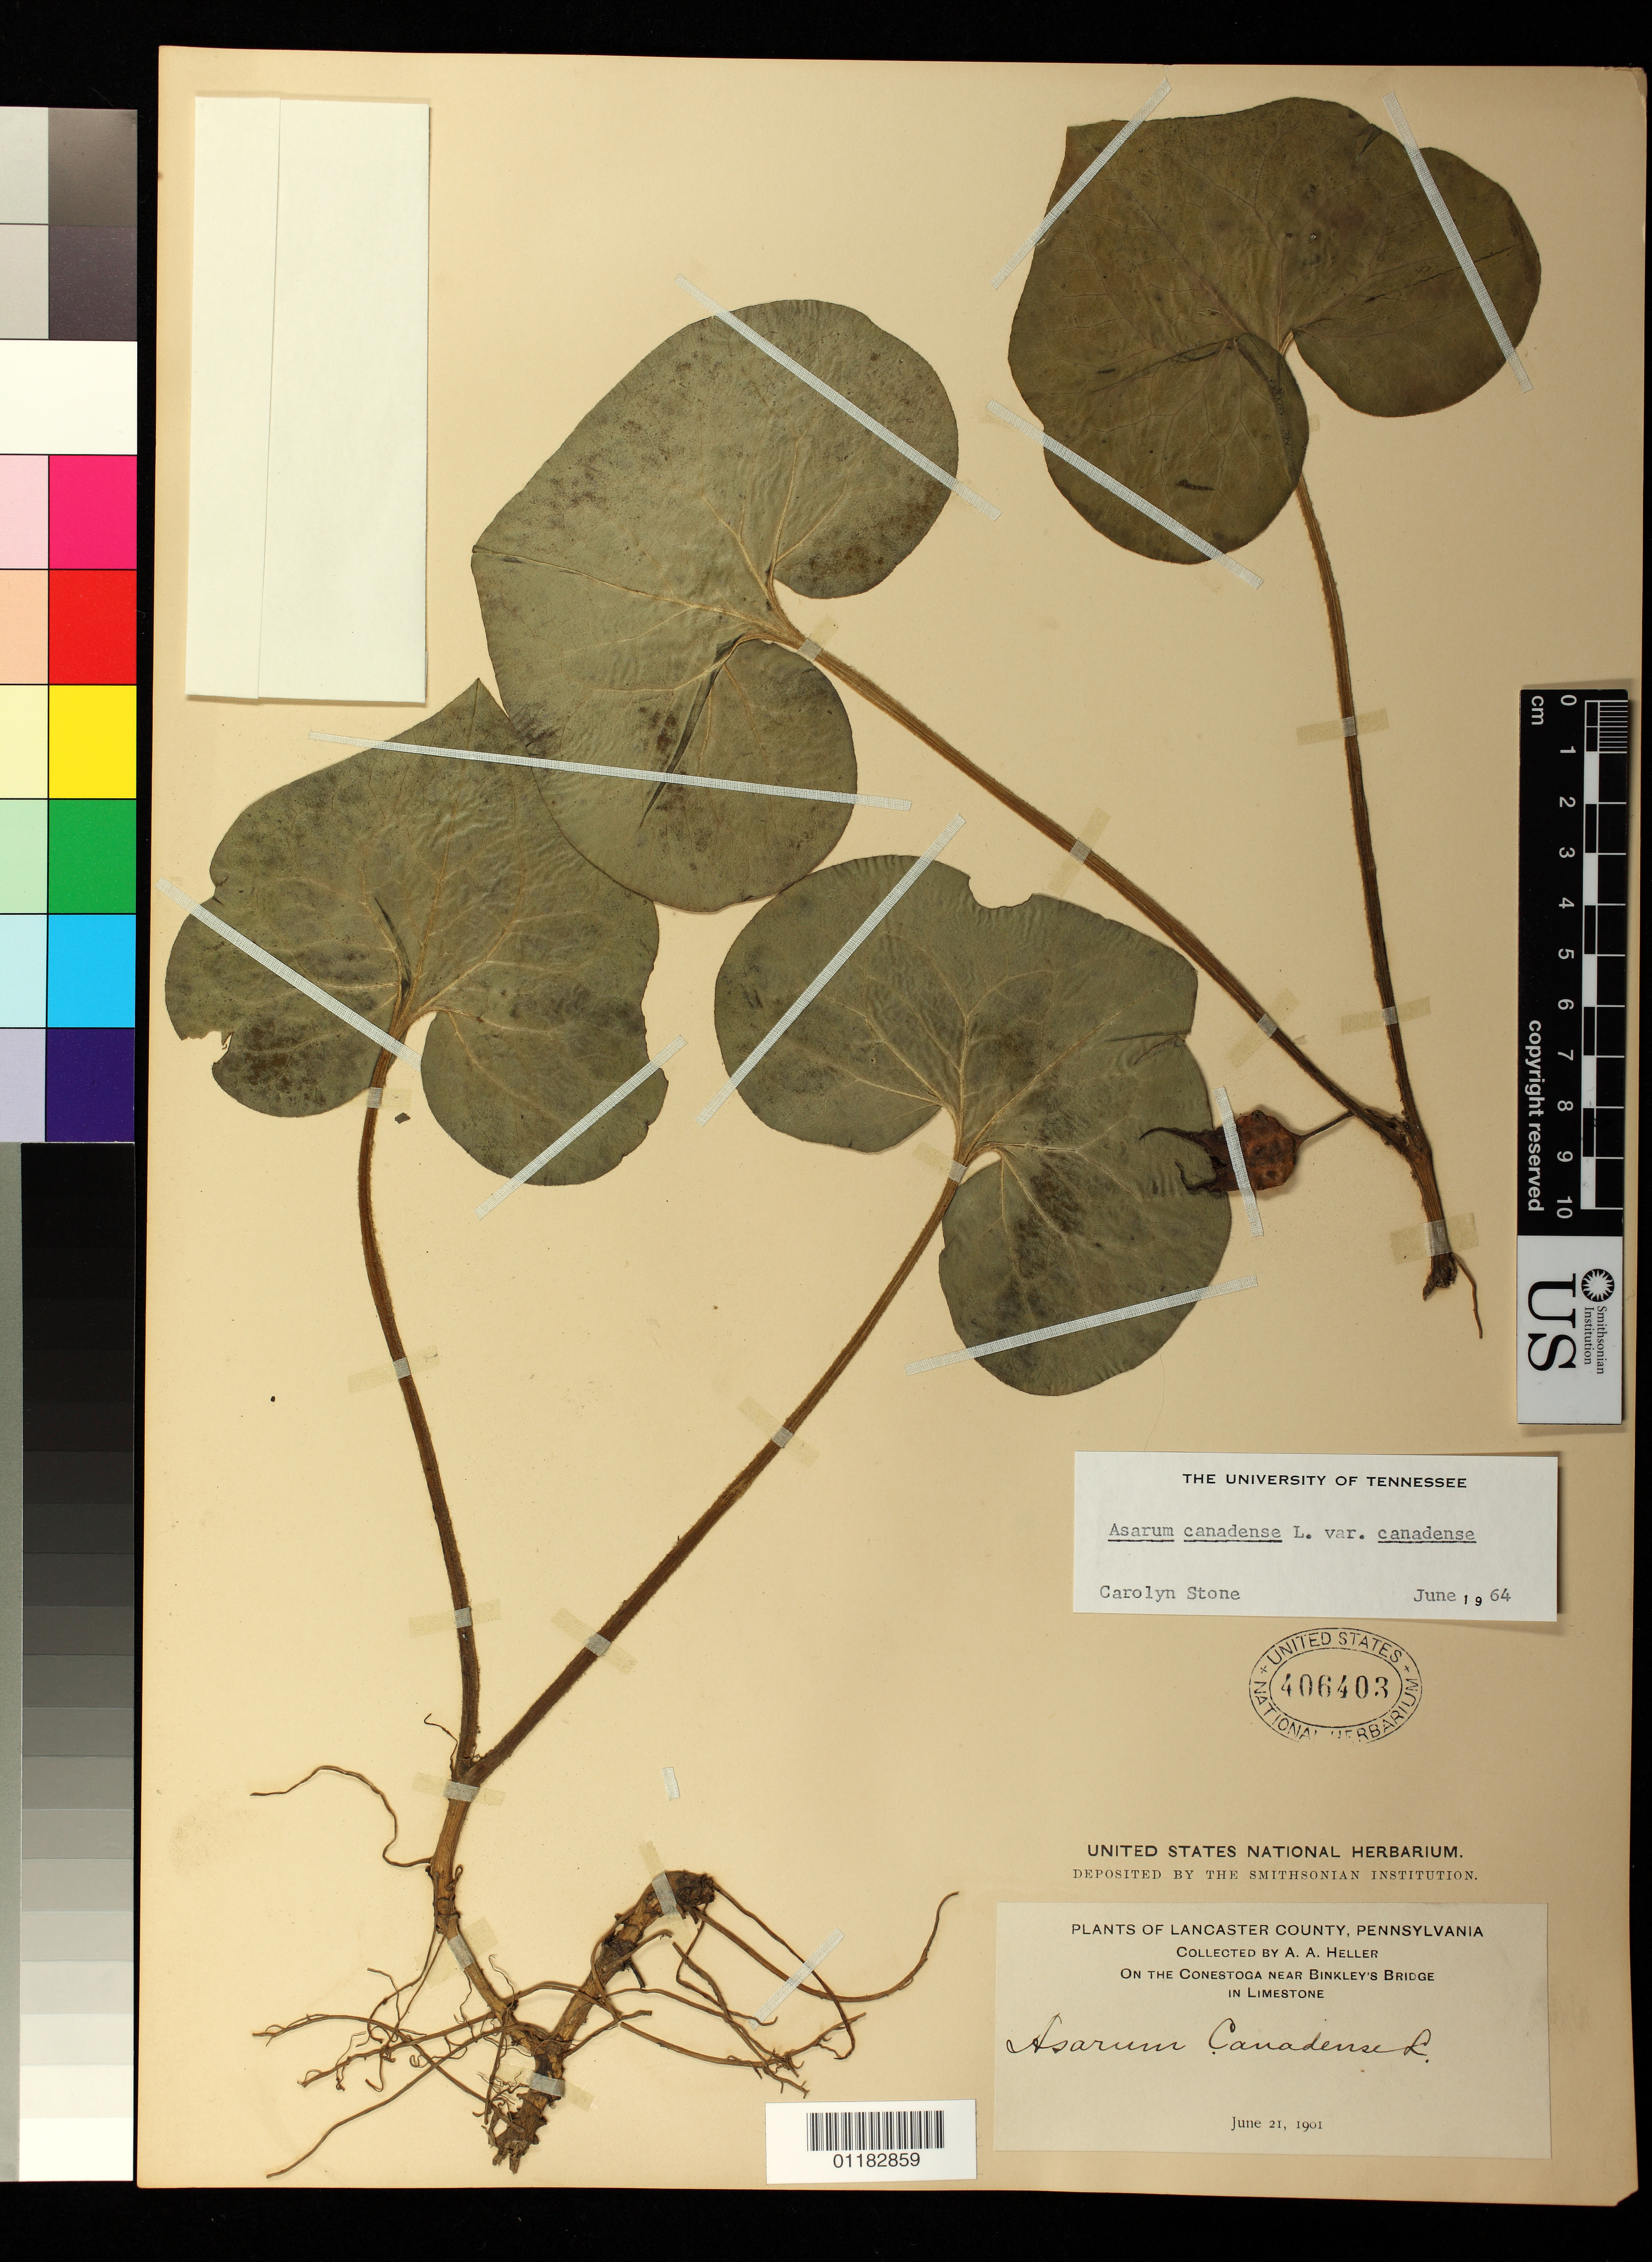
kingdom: Plantae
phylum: Tracheophyta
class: Magnoliopsida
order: Piperales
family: Aristolochiaceae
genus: Asarum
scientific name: Asarum canadense var. canadense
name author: L.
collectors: A. A. Heller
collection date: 1901-06-21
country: United States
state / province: Pennsylvania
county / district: Lancaster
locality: On the Conestoga River near Binkley's Bridge in limestone. Lancaster County.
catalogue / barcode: US 406403